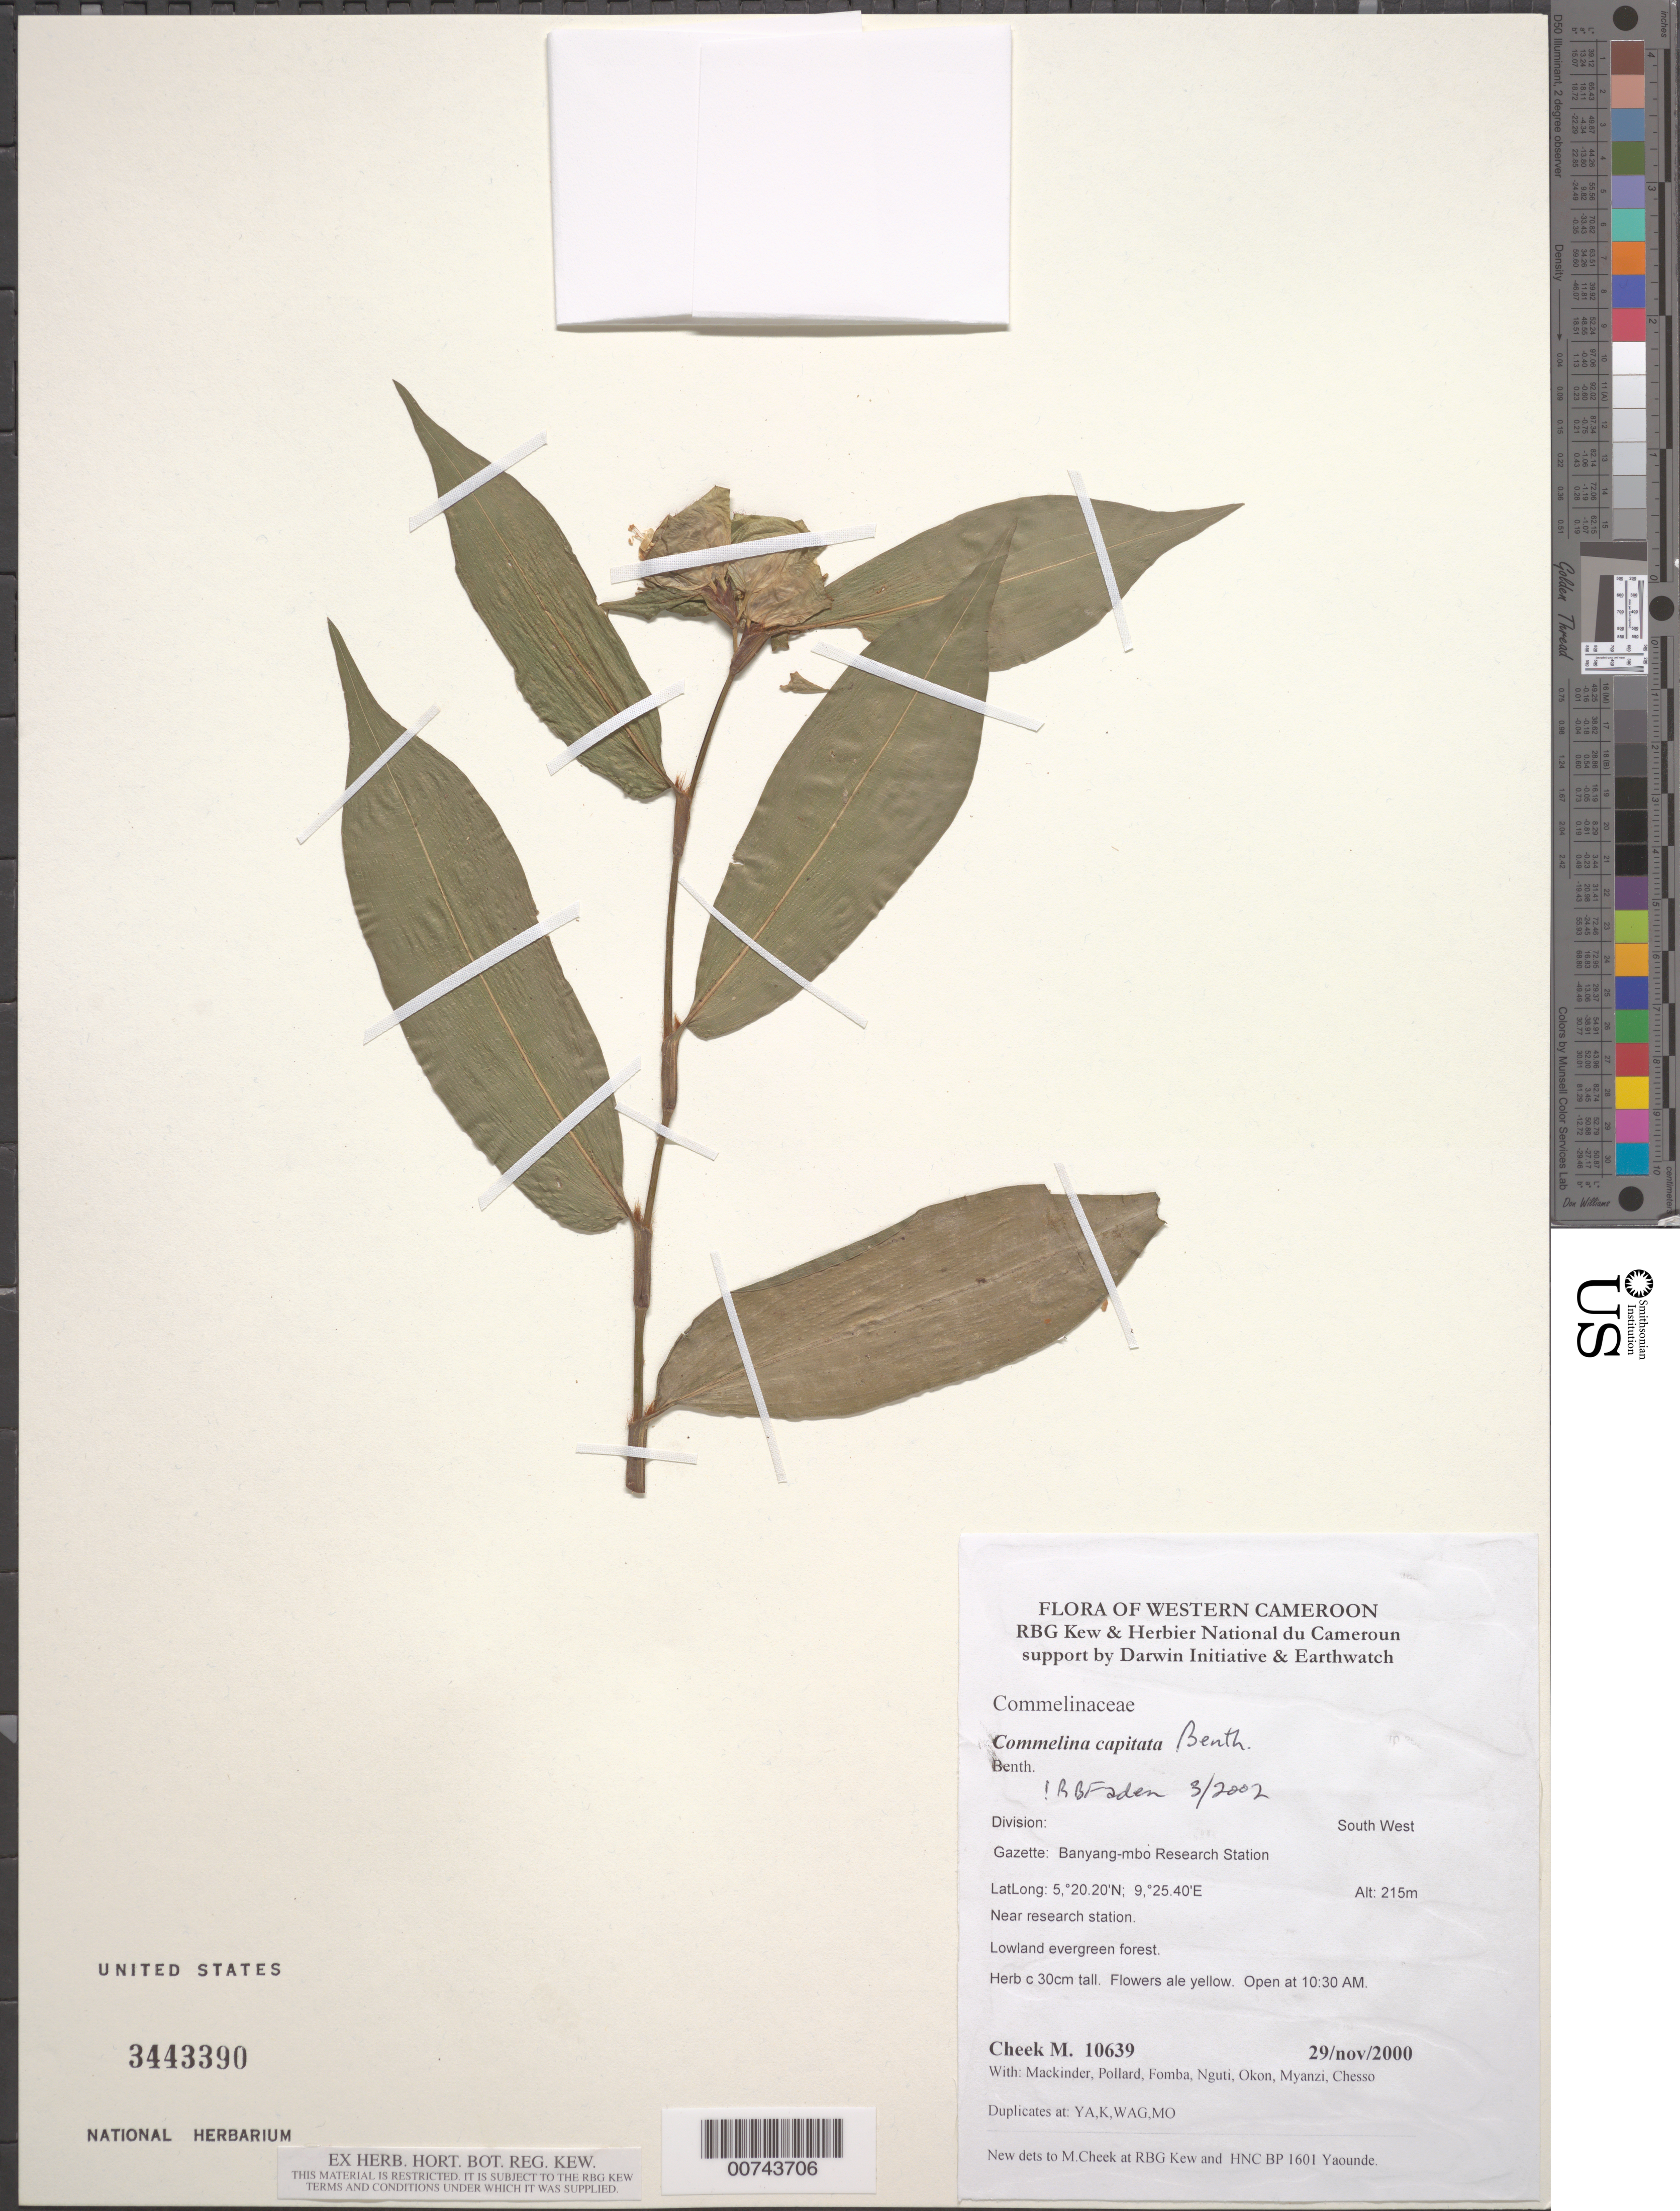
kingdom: Plantae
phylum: Tracheophyta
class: Liliopsida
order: Commelinales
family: Commelinaceae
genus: Commelina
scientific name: Commelina capitata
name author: Benth.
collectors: M. Cheek, -. Mackinder, -- Pollard, V. Fomba, -. Nguti, -. Okon, -. Myanzi & -. Chesso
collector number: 10639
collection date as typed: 29 Nov 2000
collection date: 2000-11-29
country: Cameroon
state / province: Sud-Ouest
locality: Banyang-mbo Research Station.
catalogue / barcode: US 3443390